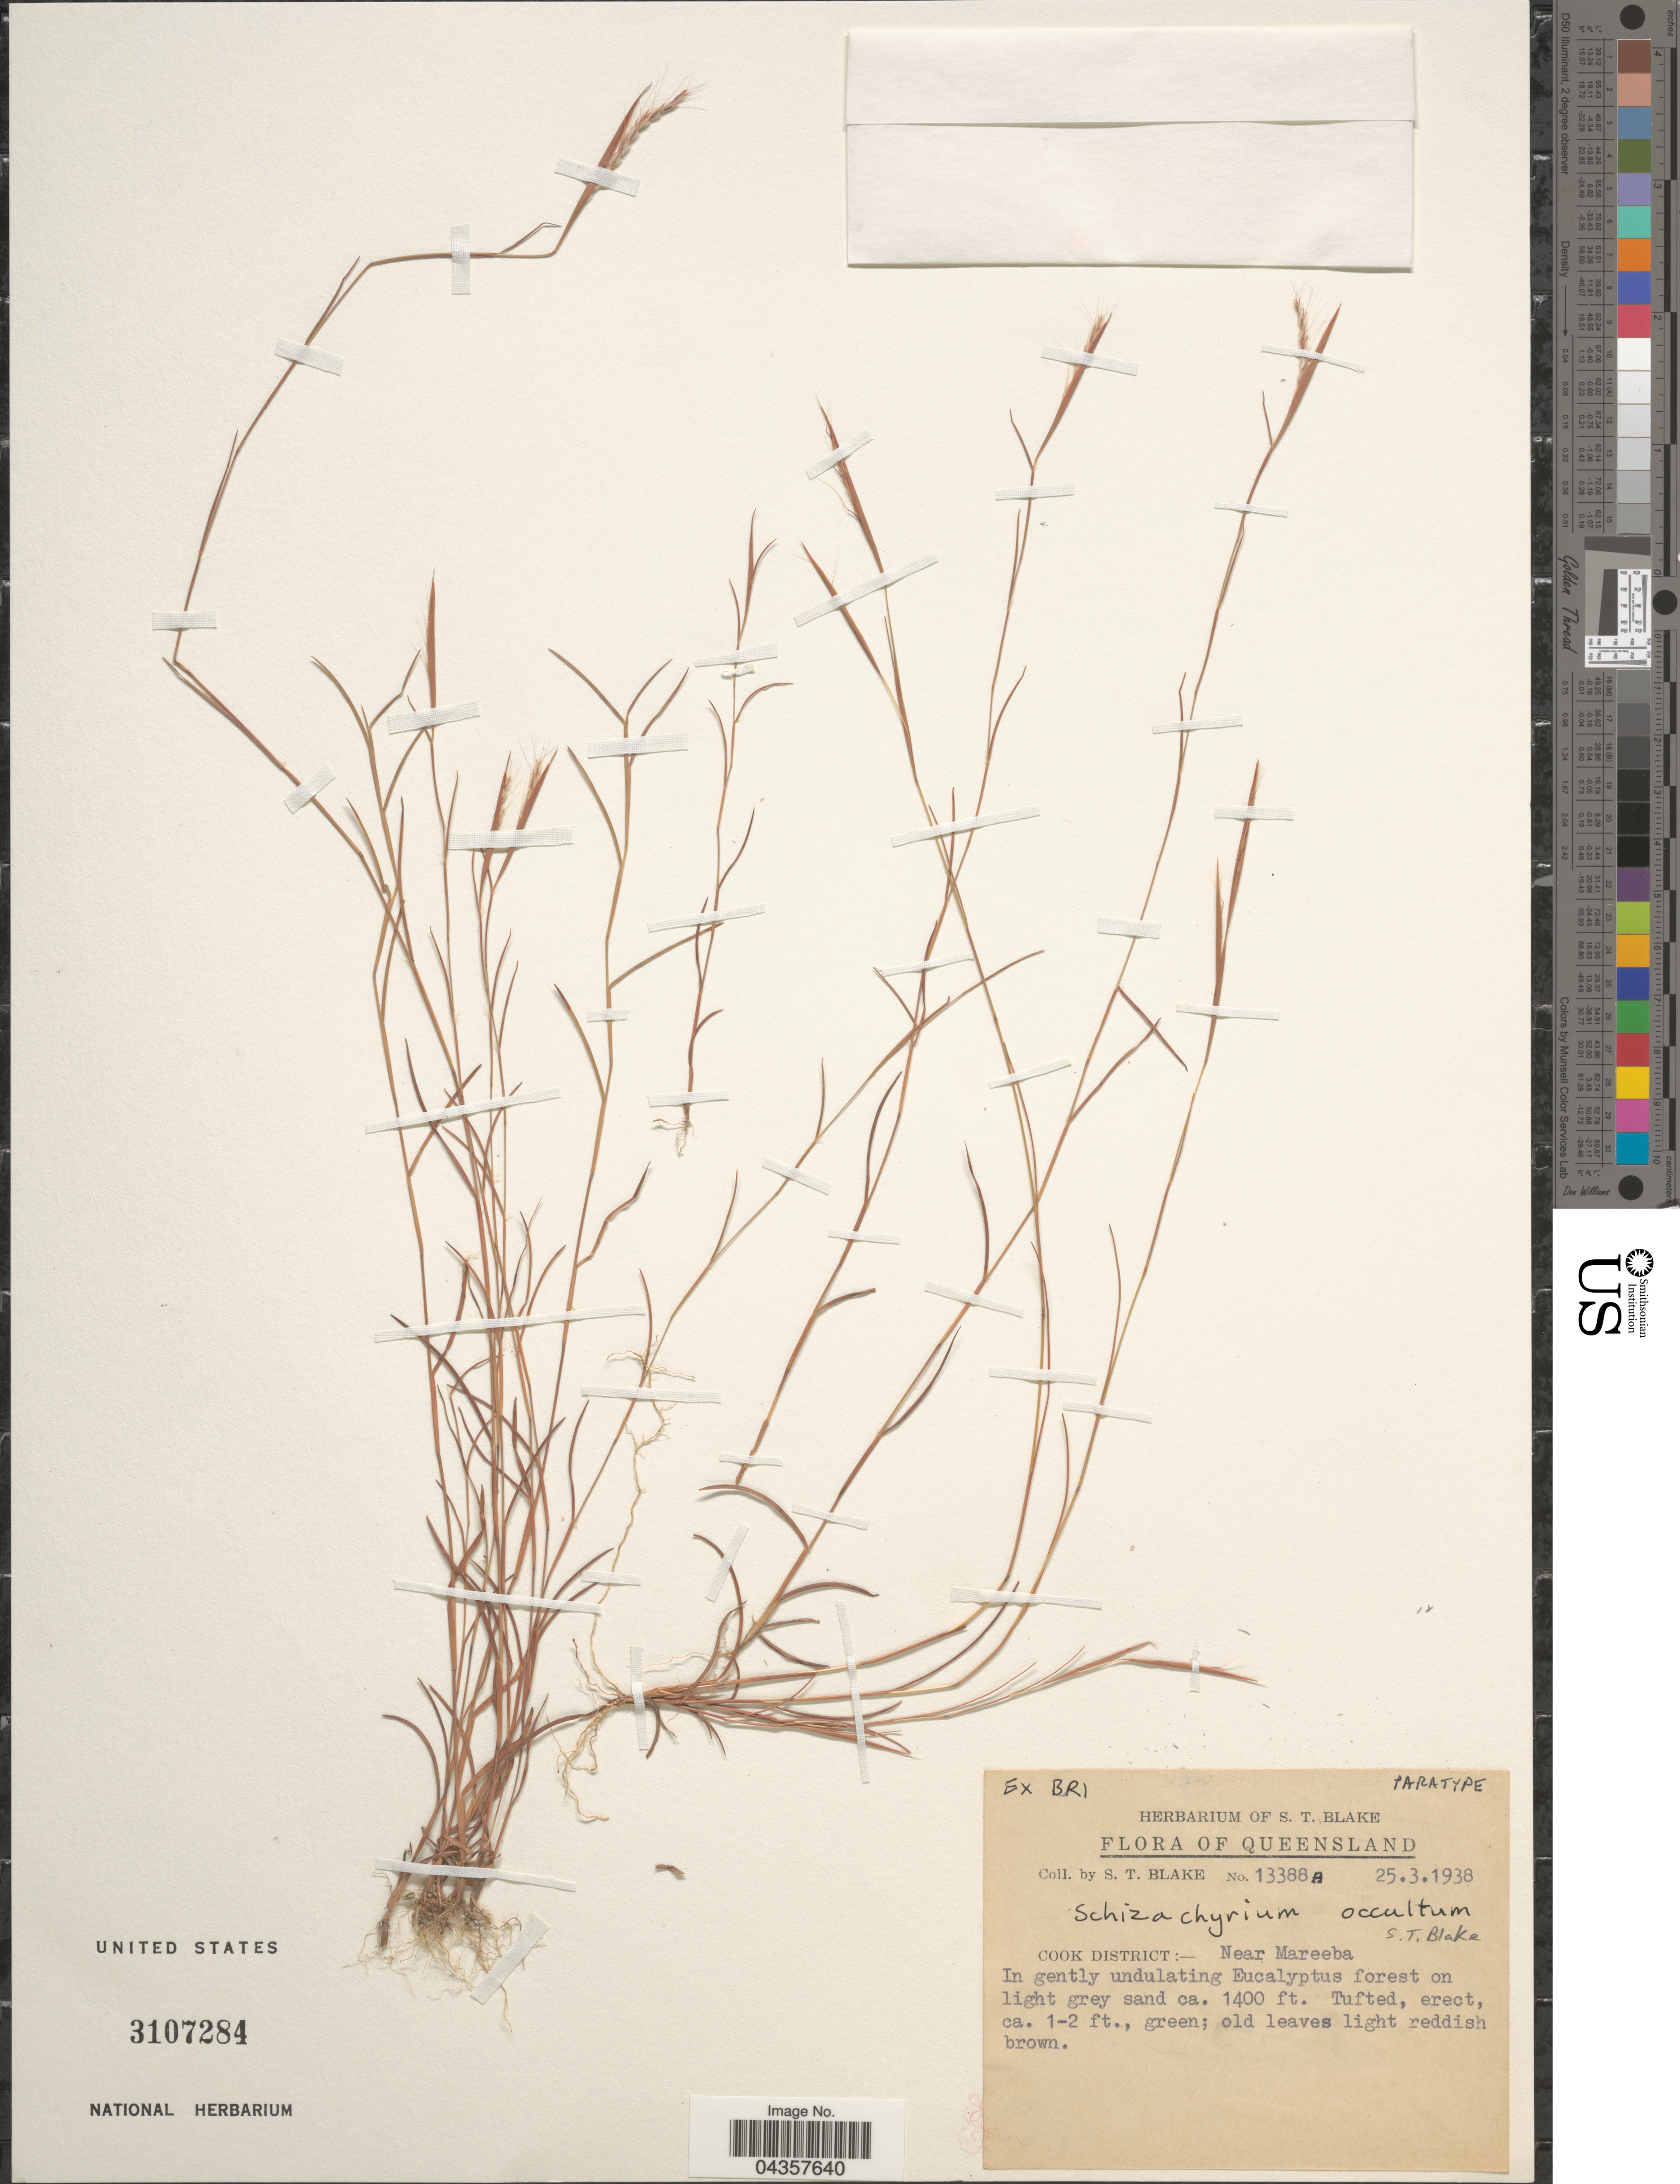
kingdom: Plantae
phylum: Tracheophyta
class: Liliopsida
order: Poales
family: Poaceae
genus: Schizachyrium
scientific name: Schizachyrium occultum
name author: S.T. Blake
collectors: S. T. Blake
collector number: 13388A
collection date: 1938-03-25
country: Australia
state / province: Queensland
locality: Cook District:- Near Mareeba.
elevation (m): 427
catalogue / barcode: US 3107284